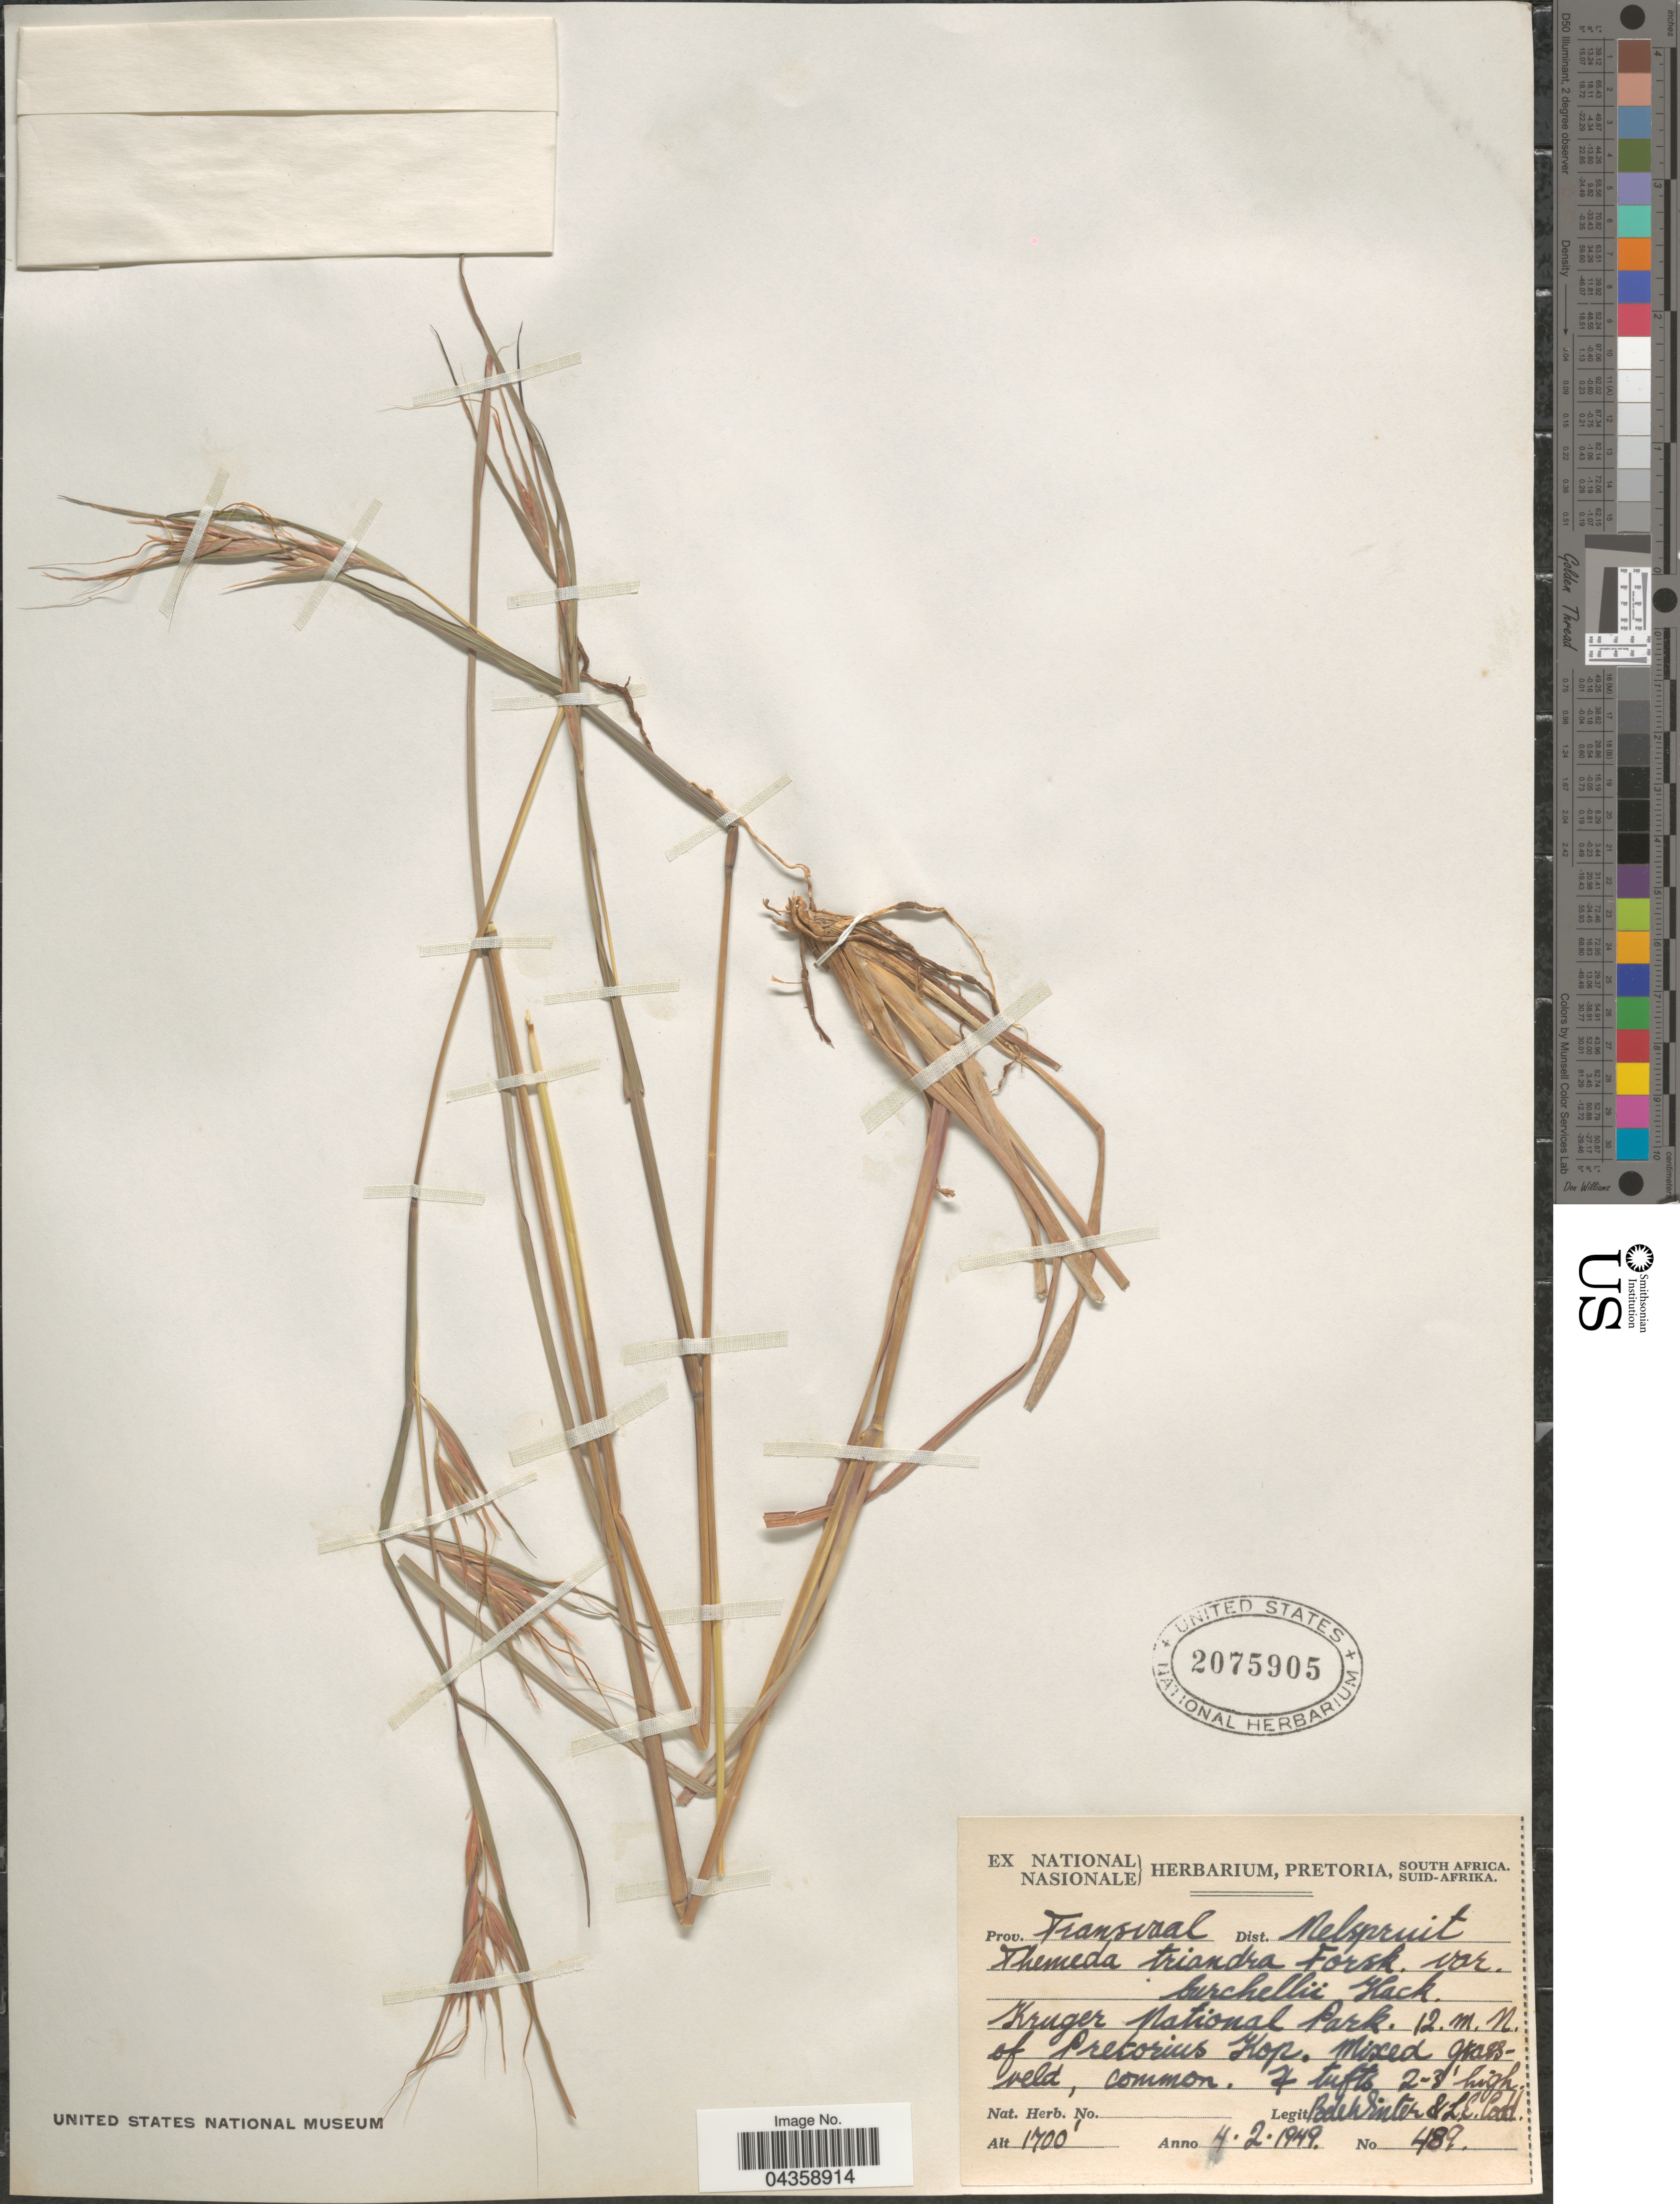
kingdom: Plantae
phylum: Tracheophyta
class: Liliopsida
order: Poales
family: Poaceae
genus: Themeda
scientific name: Themeda triandra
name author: Forssk.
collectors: B. de Winter & L. Codd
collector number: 489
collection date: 1949-02-04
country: South Africa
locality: Prov. Transvaal. Dist. Nelspruit. Kruger National Park. 12. m. N. of Pretorius Kop.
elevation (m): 518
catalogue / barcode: US 2075905